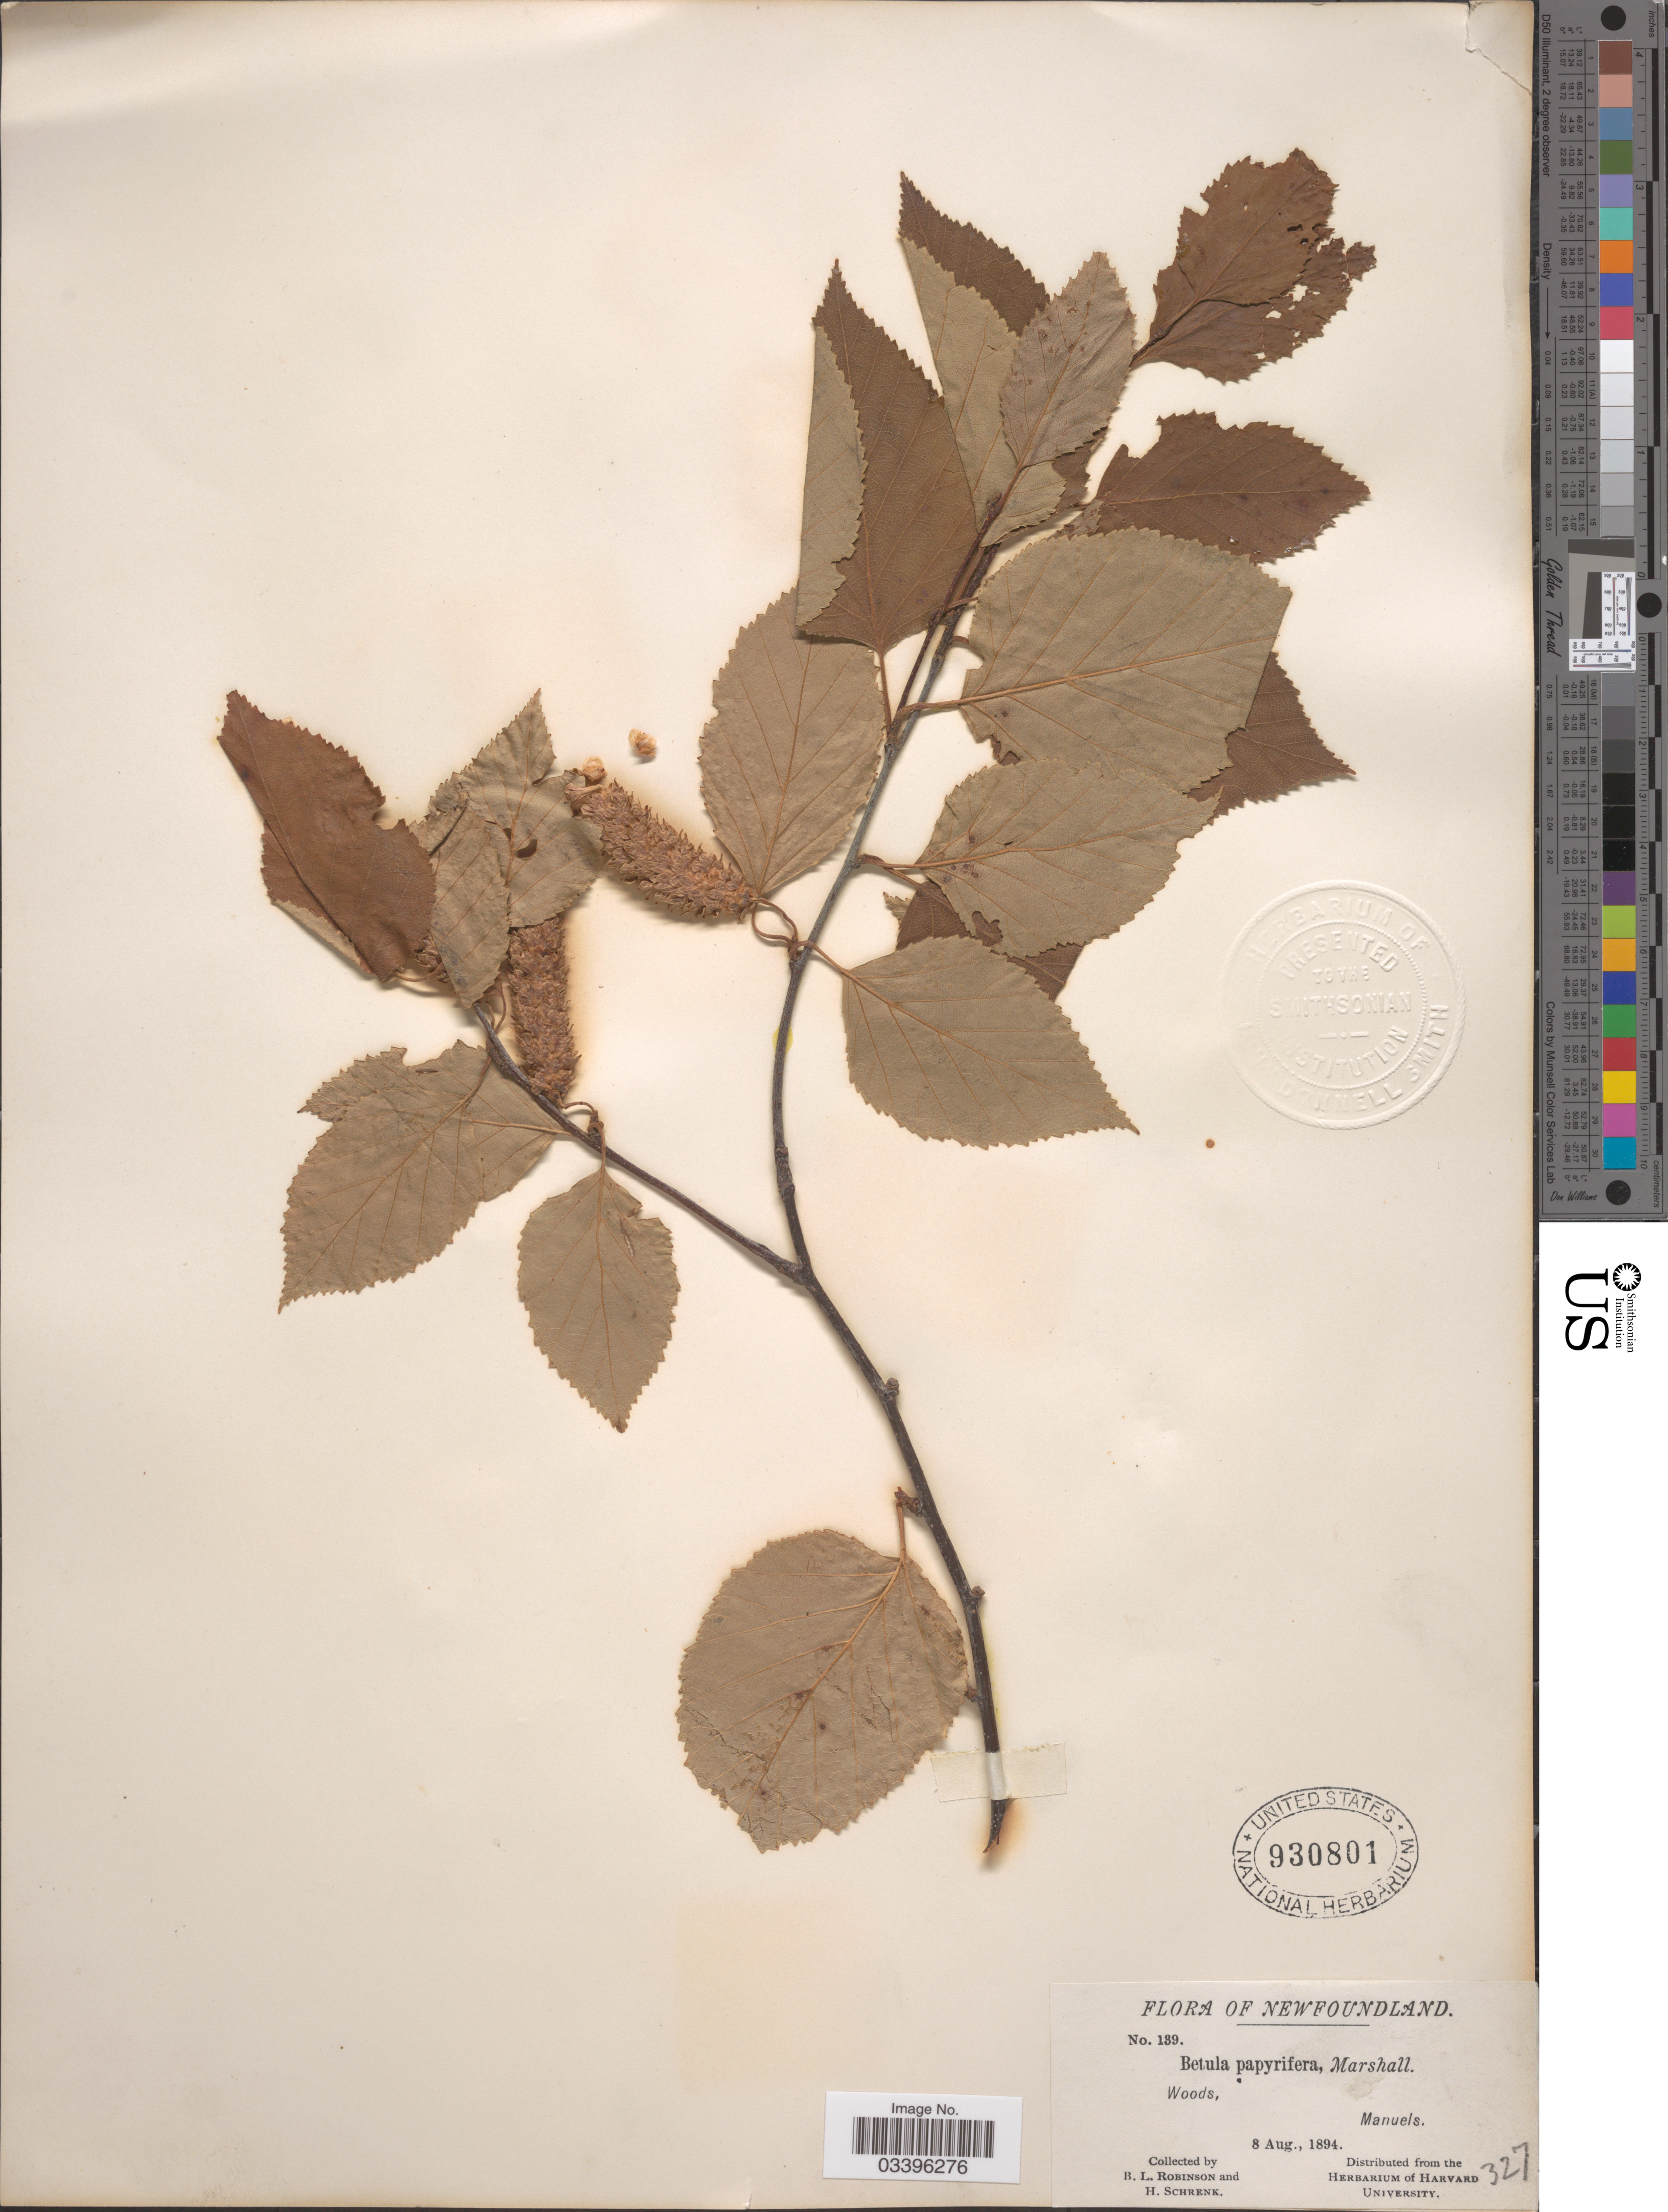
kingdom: Plantae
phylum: Tracheophyta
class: Magnoliopsida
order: Fagales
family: Betulaceae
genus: Betula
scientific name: Betula papyrifera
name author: Marshall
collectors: B. L. Robinson & H. Schrenk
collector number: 139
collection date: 1894-08-08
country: Canada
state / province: Newfoundland and Labrador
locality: Woods, Manuels.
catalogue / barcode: US 930801